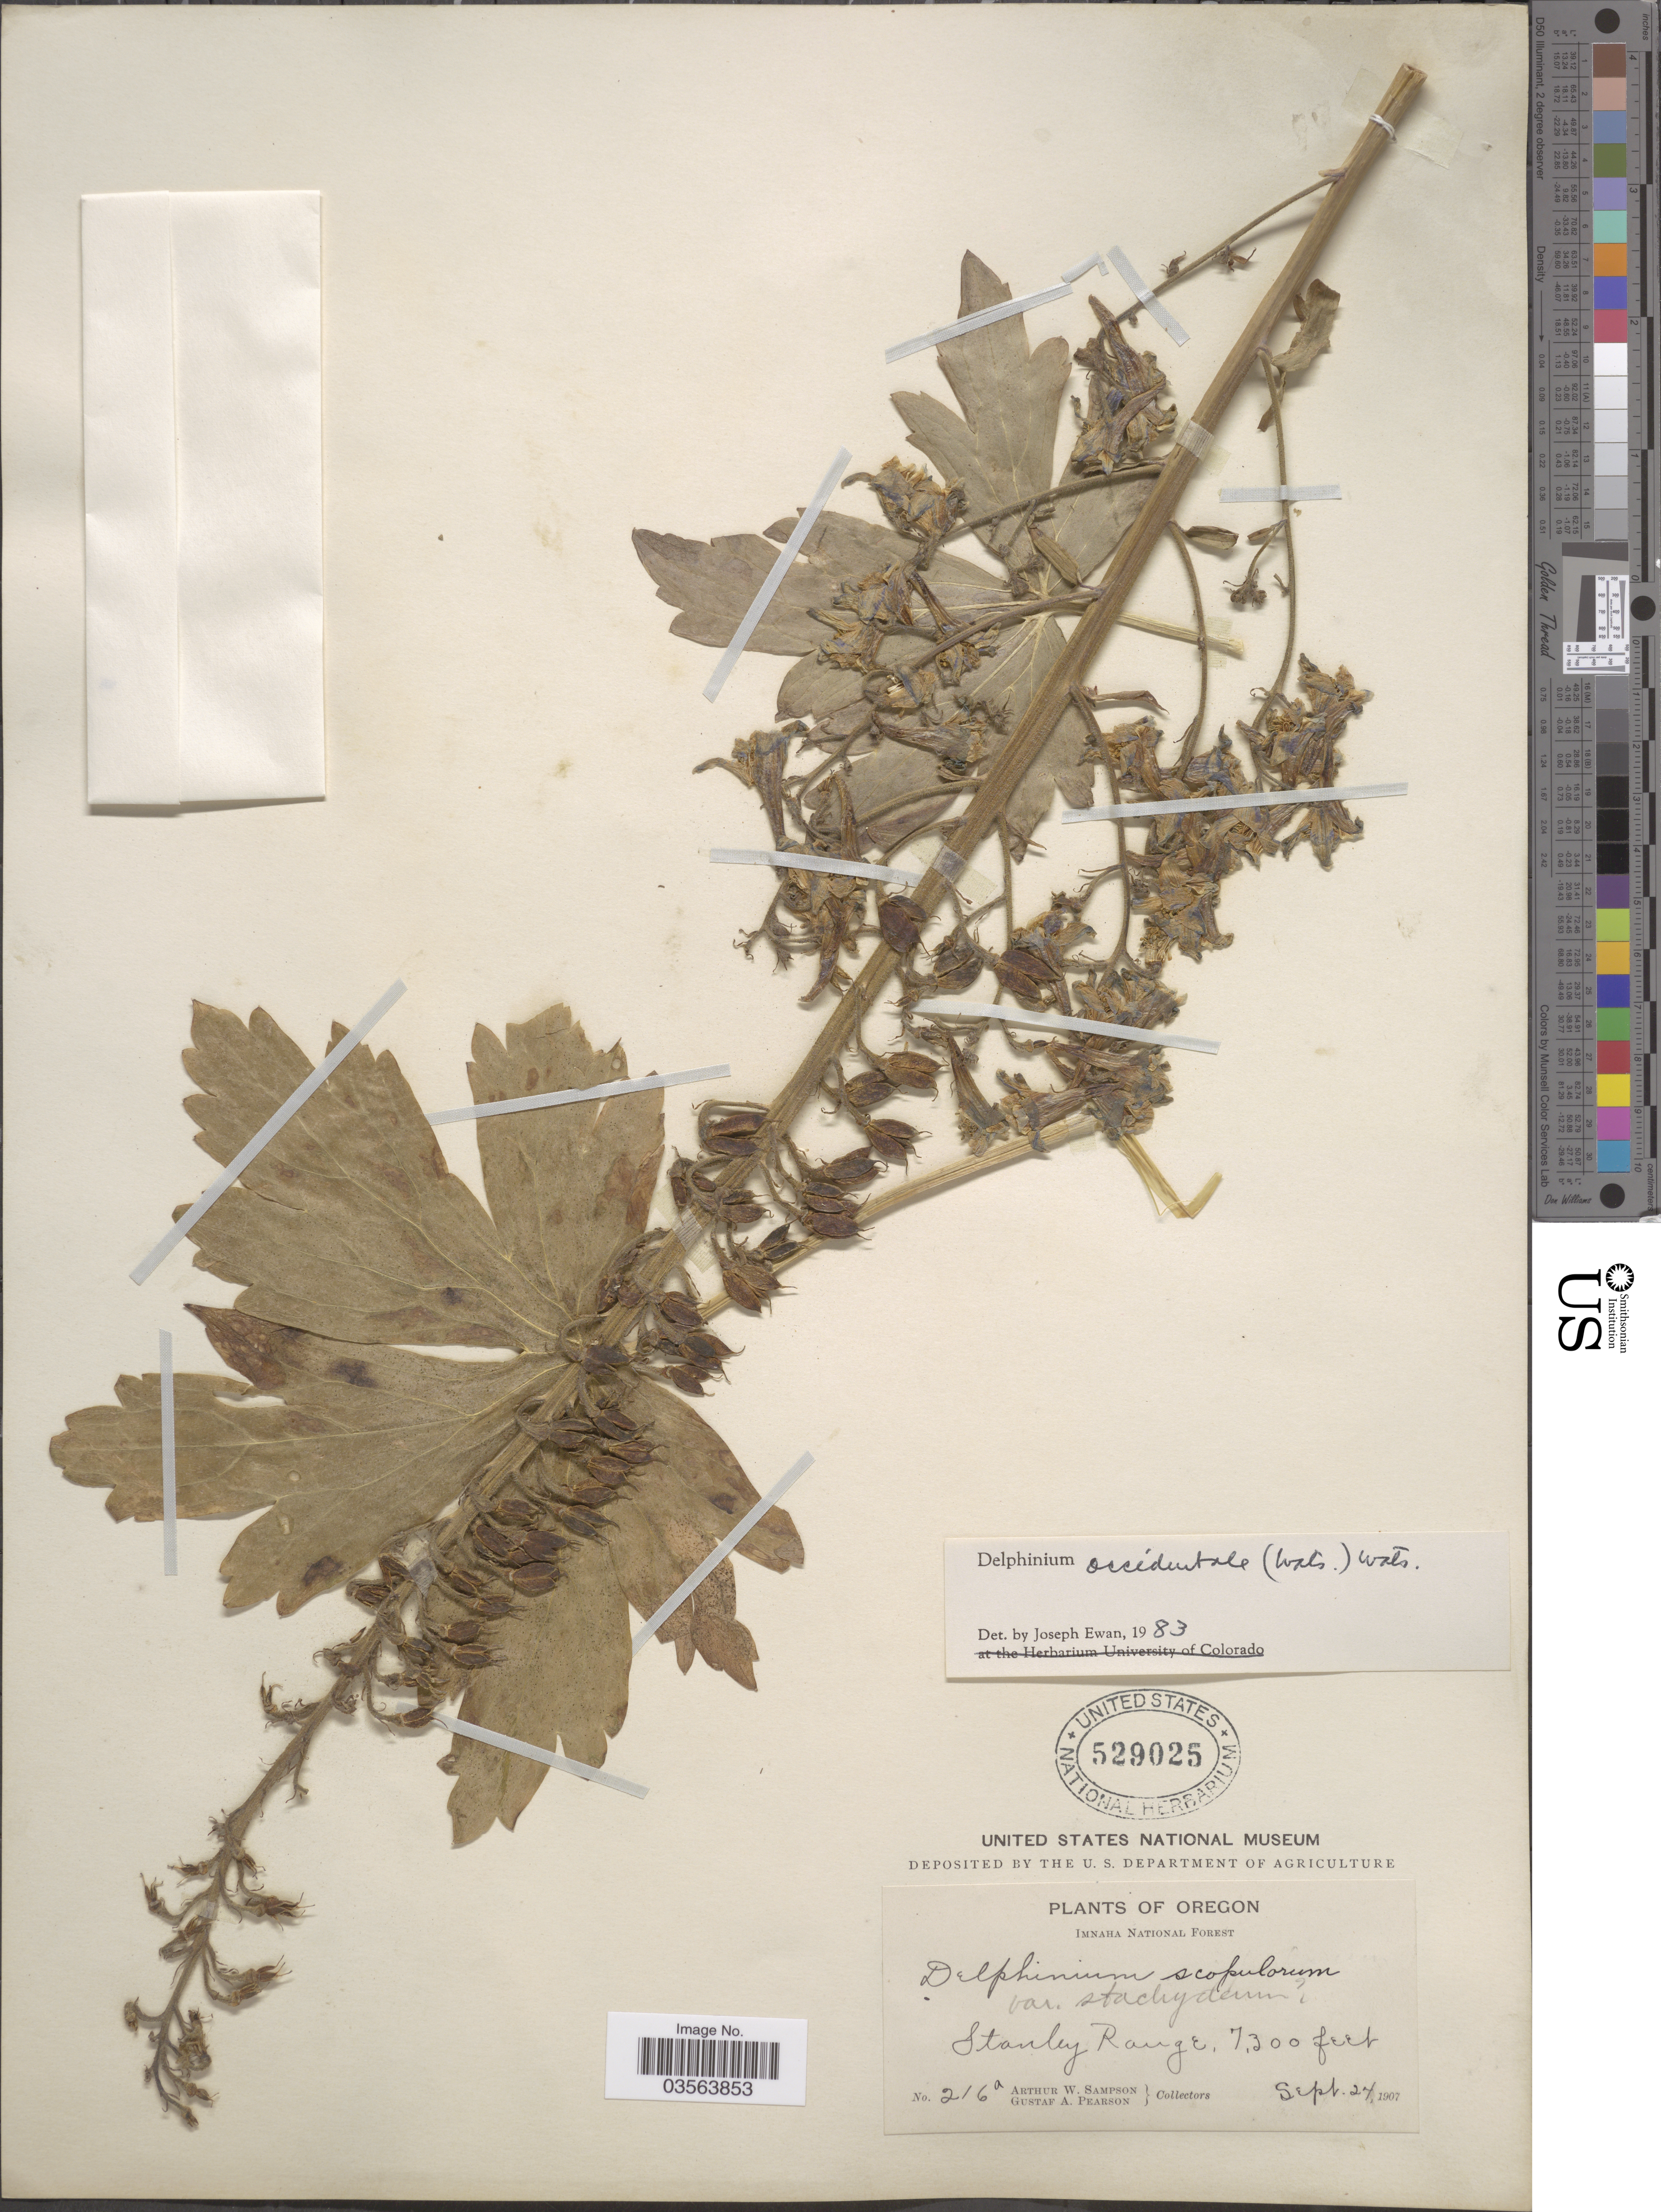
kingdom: Plantae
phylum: Tracheophyta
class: Magnoliopsida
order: Ranunculales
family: Ranunculaceae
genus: Delphinium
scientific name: Delphinium x occidentale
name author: (S. Watson) S. Watson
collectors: A. Sampson & G. Pearson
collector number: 216a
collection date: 1907-09-27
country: United States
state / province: Oregon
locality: Imnaha National Forest. Stanley Range.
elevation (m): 2225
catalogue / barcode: US 529025